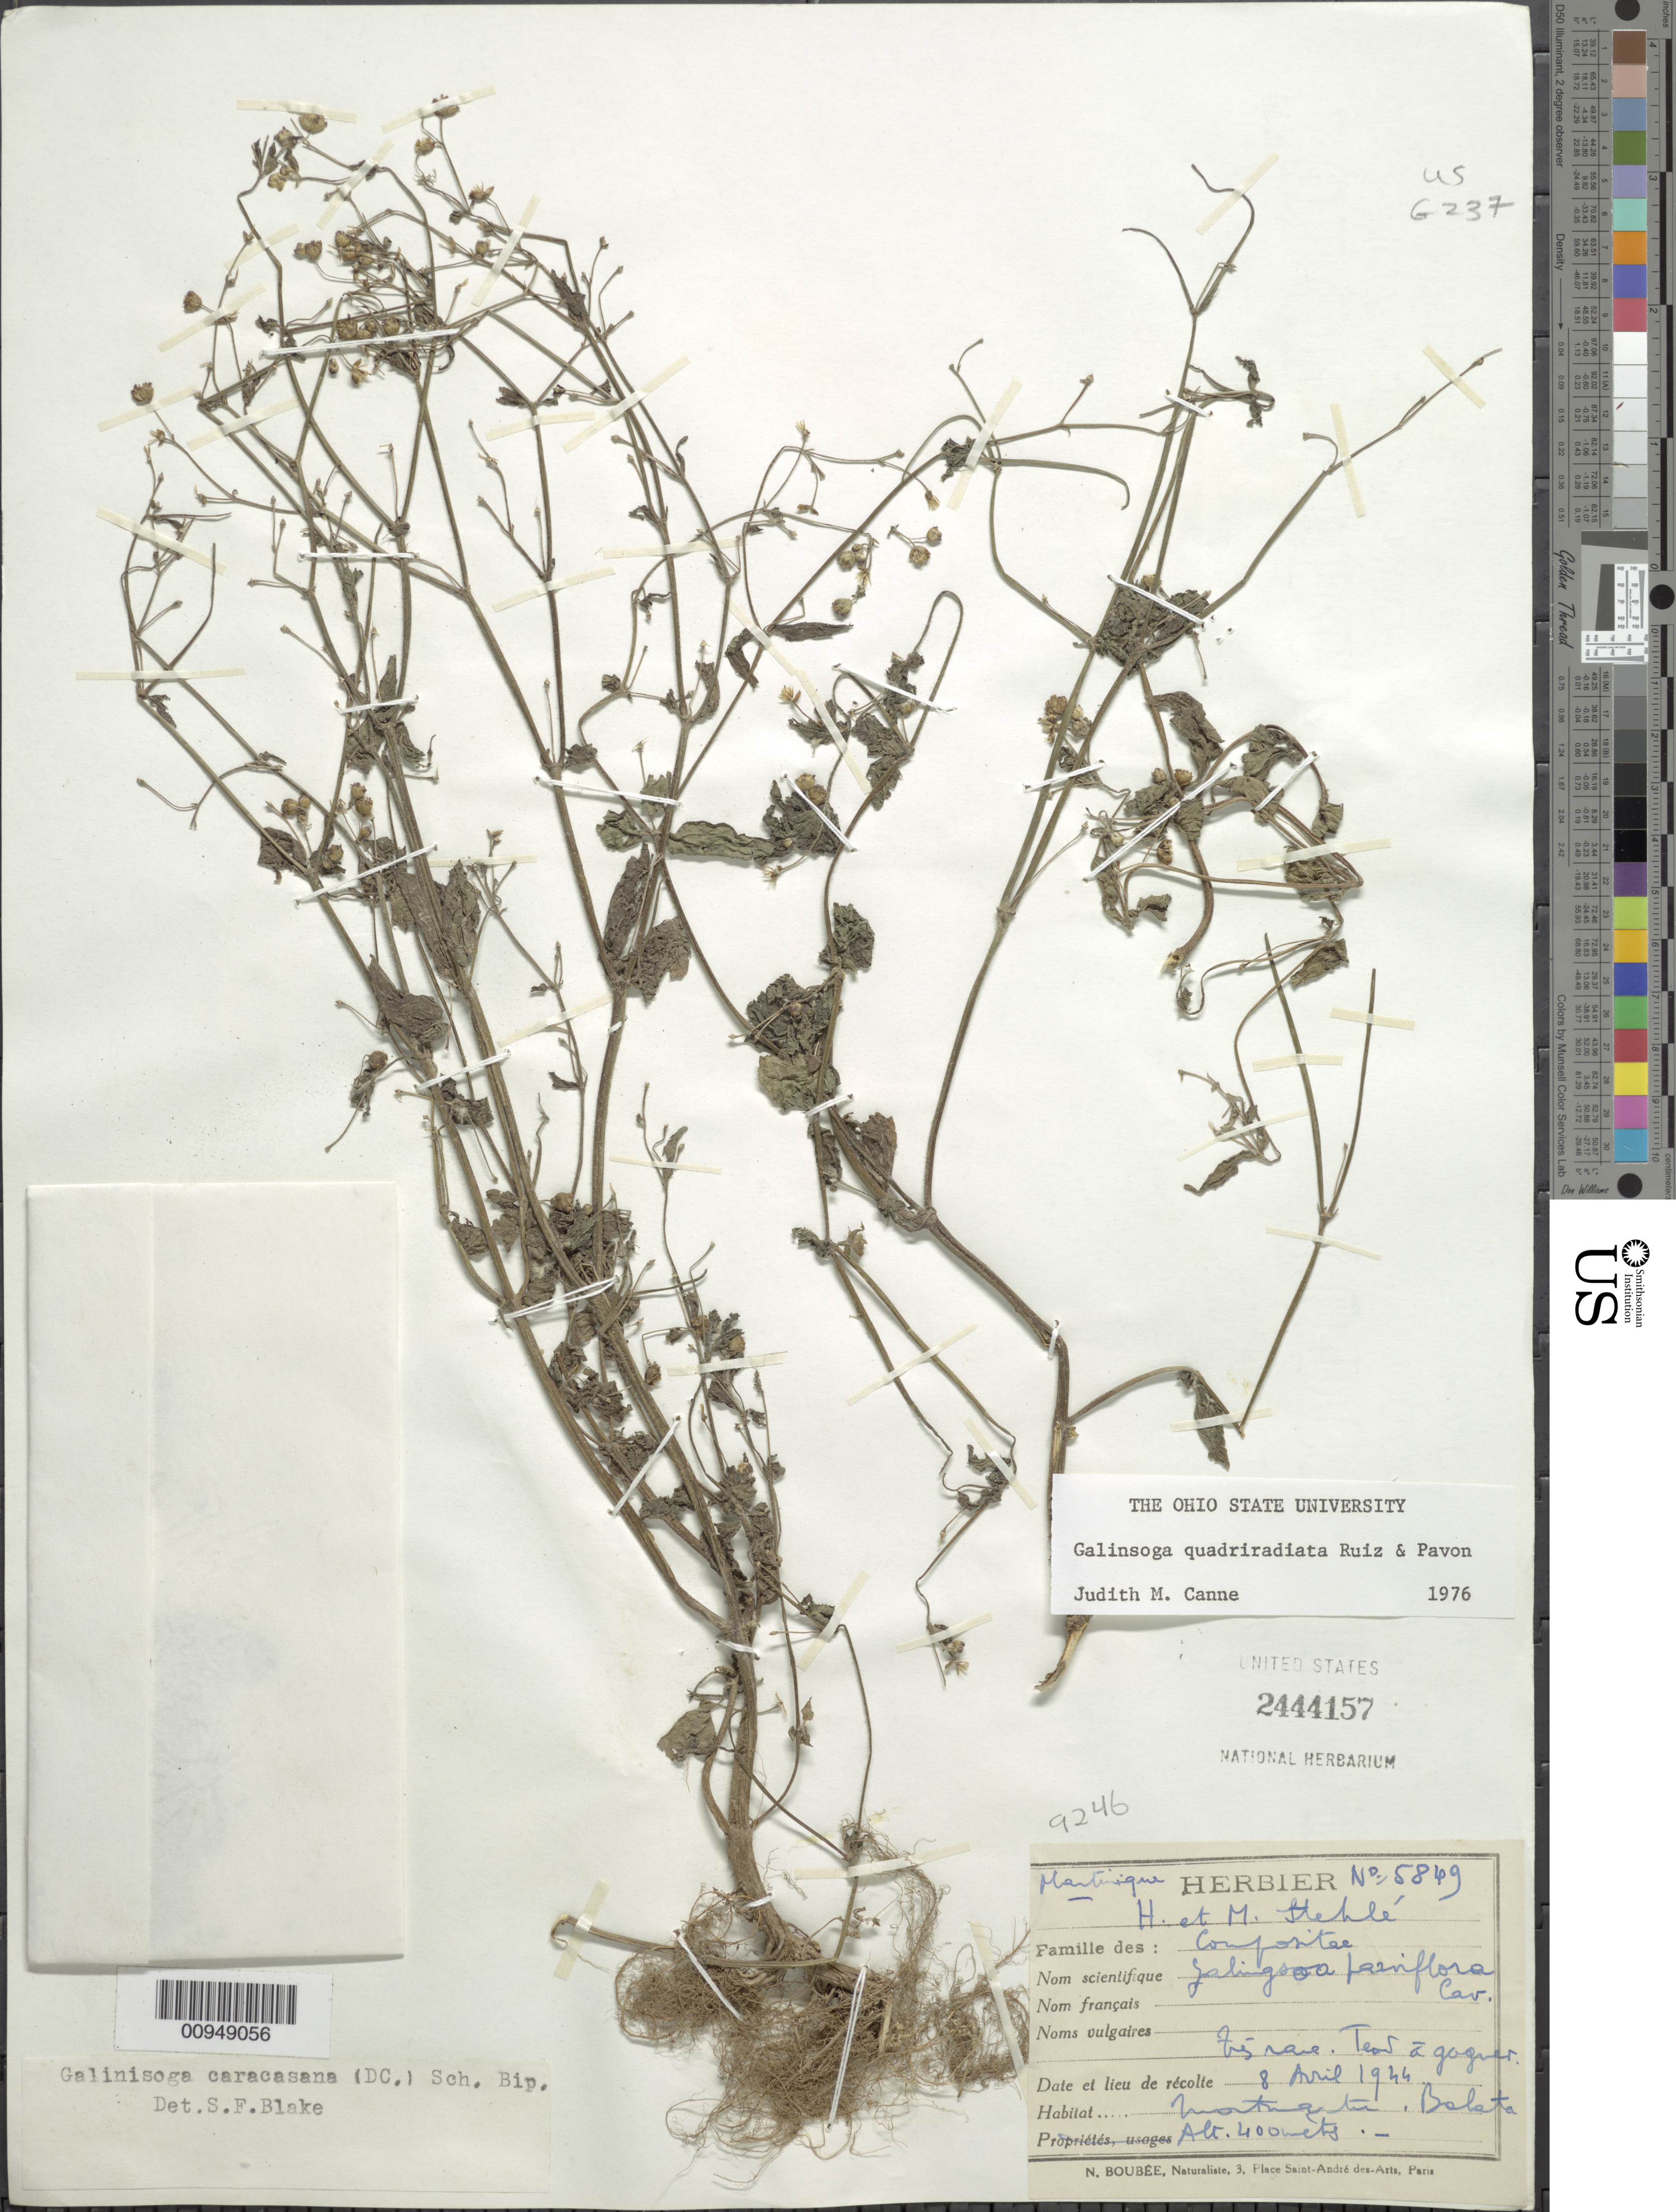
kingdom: Plantae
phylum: Tracheophyta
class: Magnoliopsida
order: Asterales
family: Asteraceae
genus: Galinsoga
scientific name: Galinsoga quadriradiata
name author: Ruiz & Pav.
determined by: Canne-Hilliker, J. M.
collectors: H. Stehlé & M. Stehlé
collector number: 5849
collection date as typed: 08 Apr 1944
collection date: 1944-04-08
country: Martinique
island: Martinique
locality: Balata, "tead á bogues"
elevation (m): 400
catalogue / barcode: US 2444157